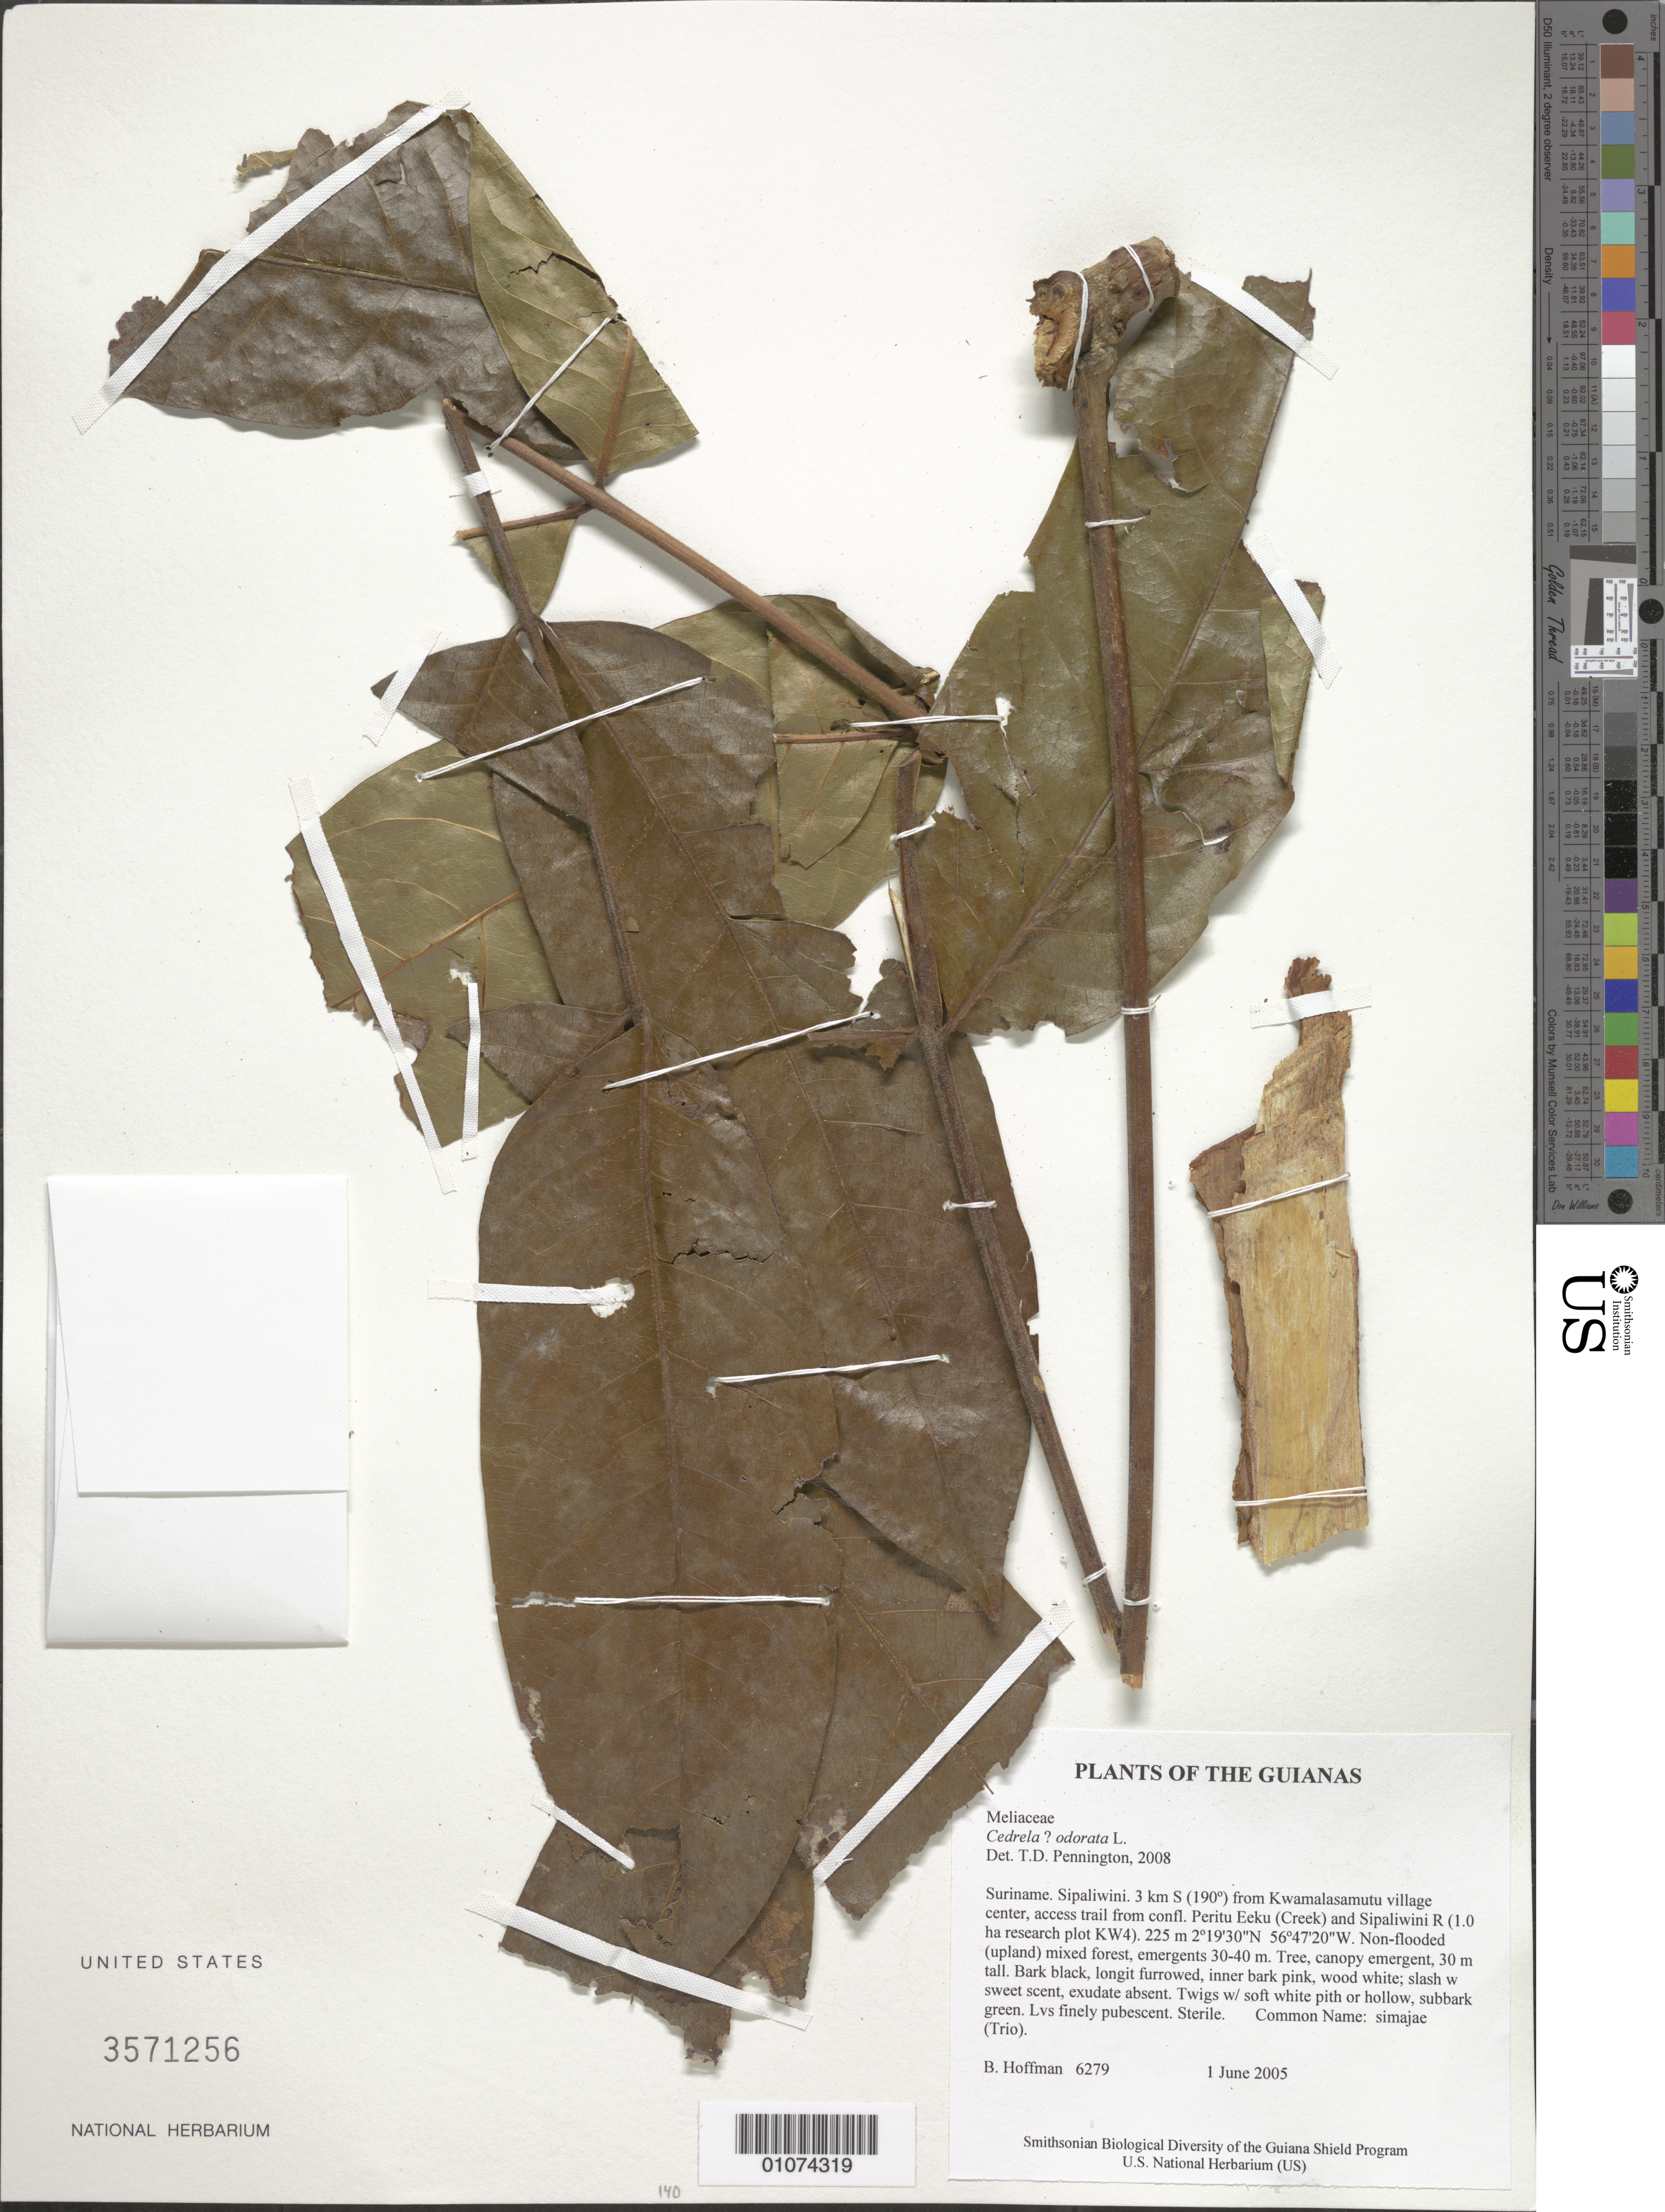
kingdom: Plantae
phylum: Tracheophyta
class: Magnoliopsida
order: Sapindales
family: Meliaceae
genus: Cedrela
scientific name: Cedrela odorata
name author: L.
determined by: Pennington, T. D., (K)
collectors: B. Hoffman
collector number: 6279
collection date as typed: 1 June 2005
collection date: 2005-06-01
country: Suriname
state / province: Sipaliwini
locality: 3 km S (190º) from Kwamalasamutu village center, access trail from confl. Peritu Eeku (Creek) and Sipaliwini R (1.0 ha research plot KW4)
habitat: Non-flooded (upland) mixed forest, emergents 30-40 m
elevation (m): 225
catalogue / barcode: US 3571256